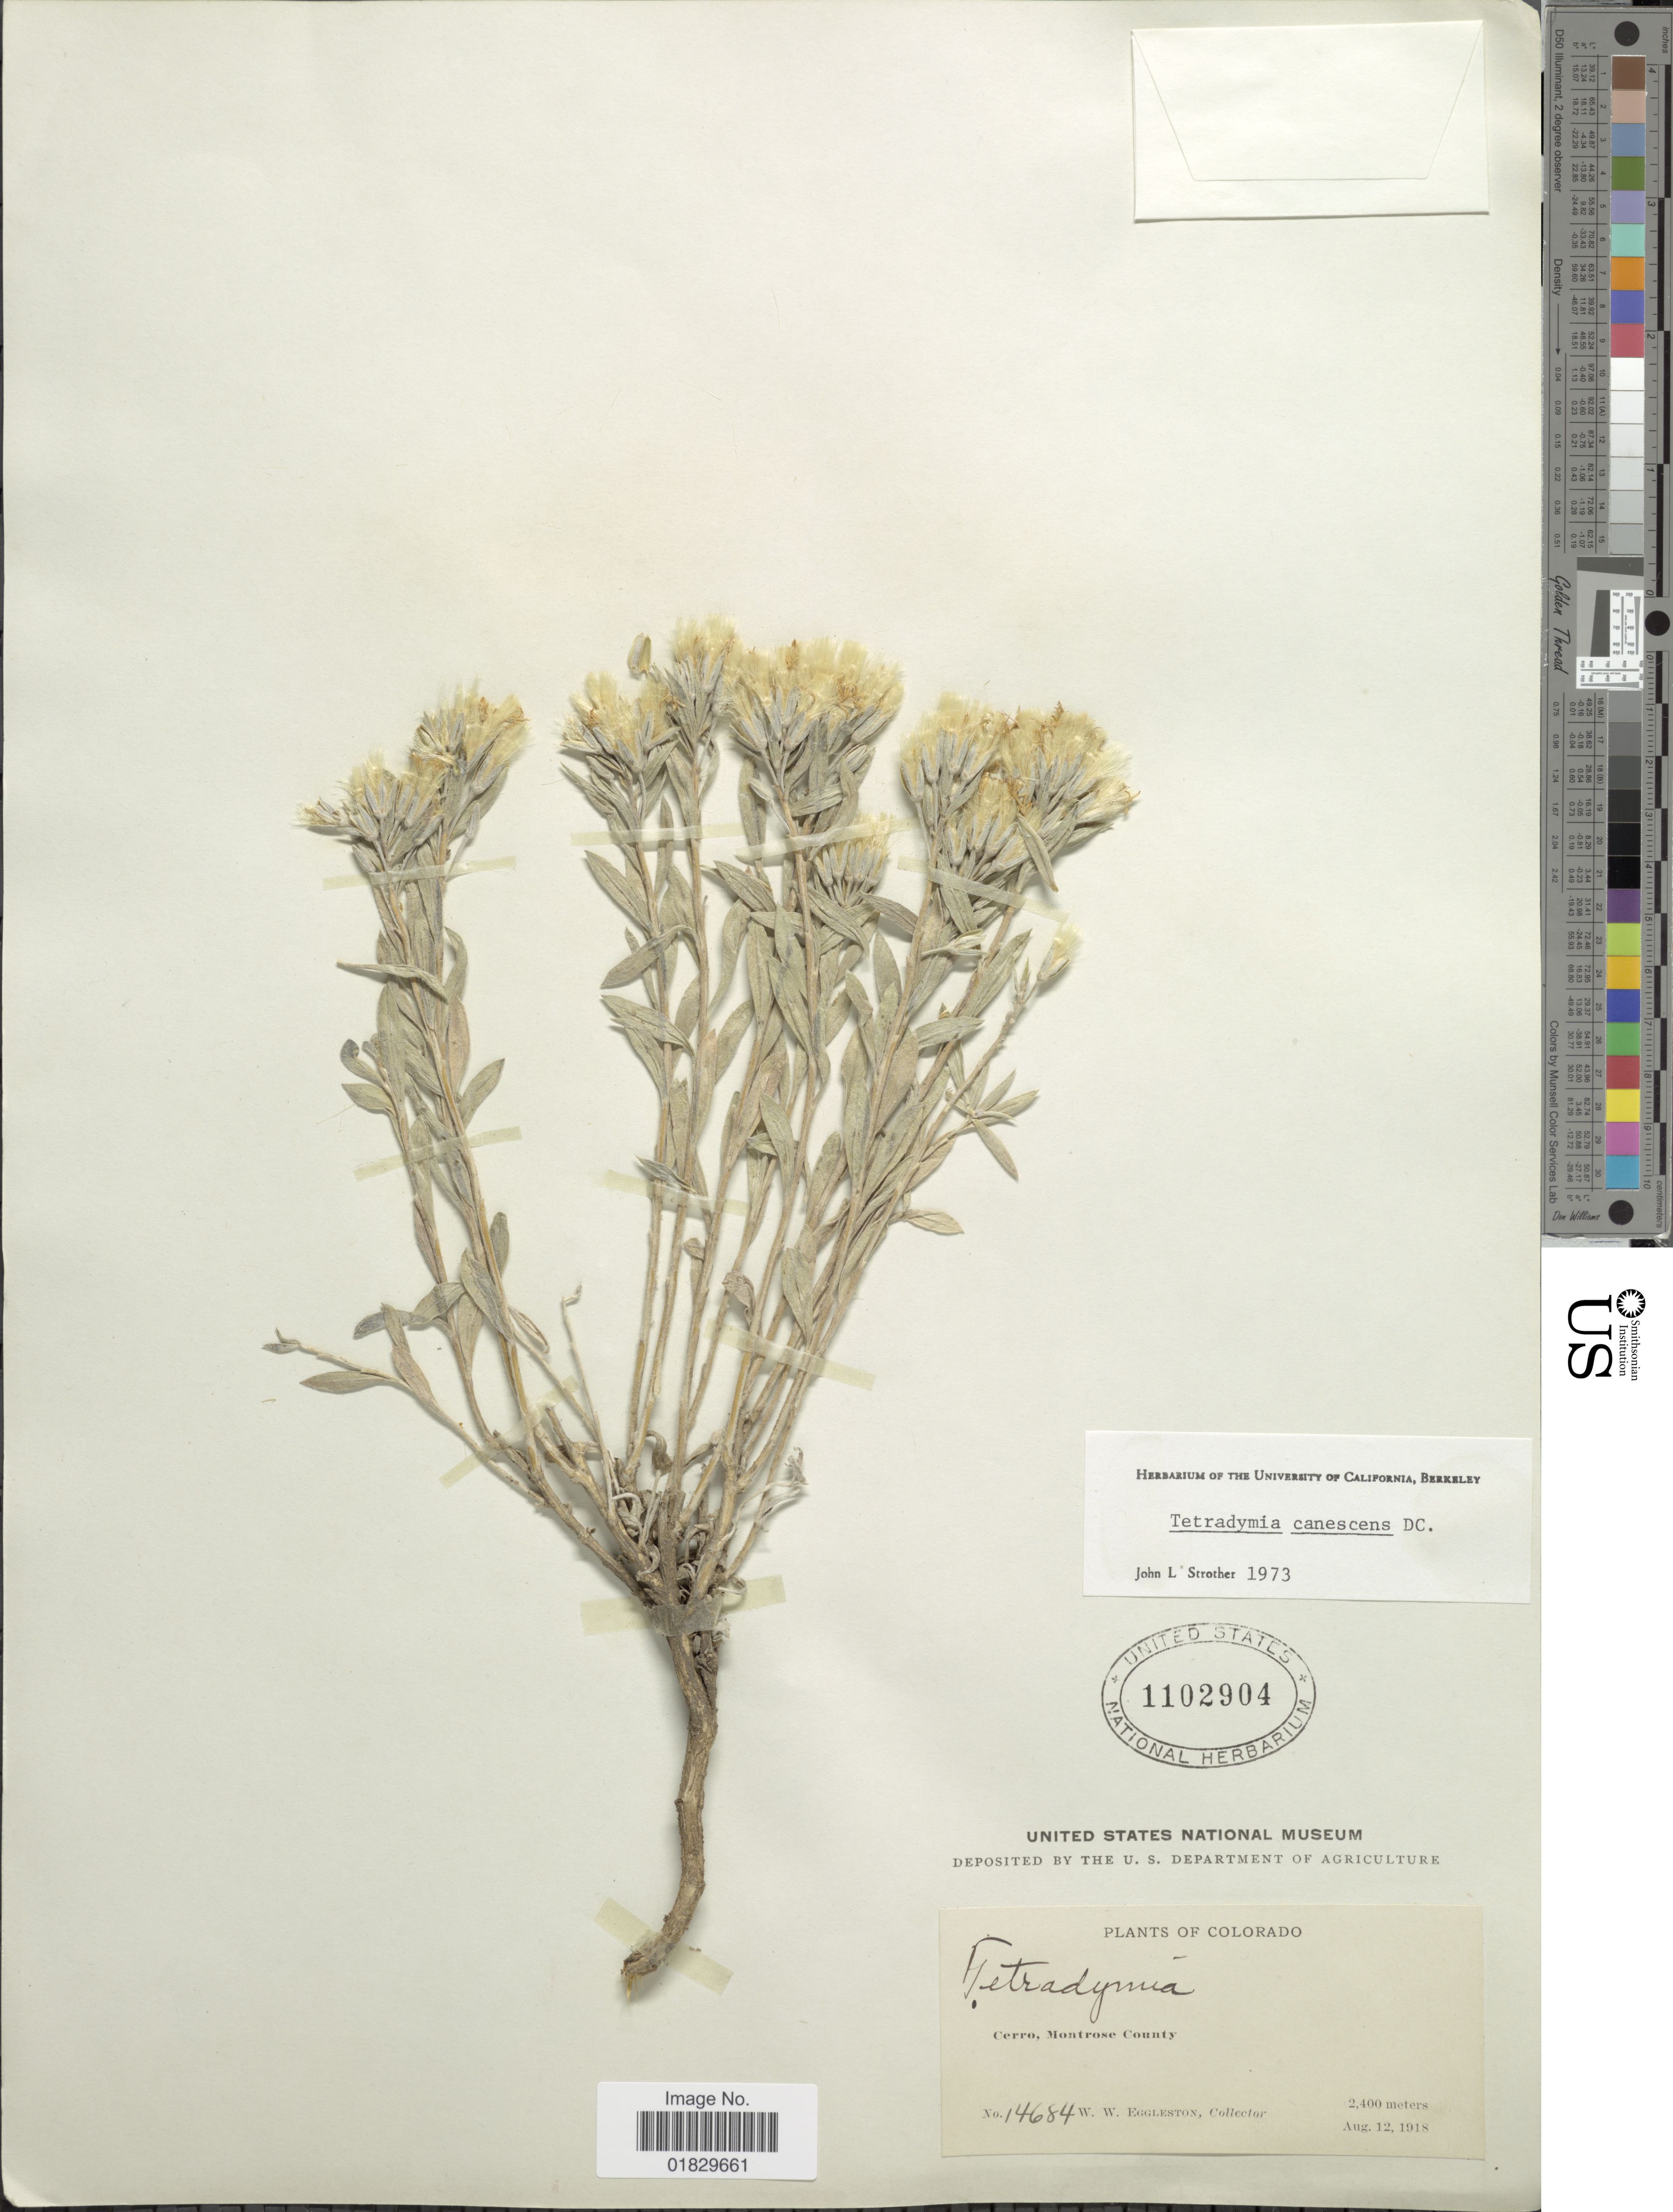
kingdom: Plantae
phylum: Tracheophyta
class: Magnoliopsida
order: Asterales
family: Asteraceae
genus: Tetradymia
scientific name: Tetradymia canescens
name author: DC.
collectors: W. W. Eggleston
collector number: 14684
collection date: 1918-08-12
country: United States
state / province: Colorado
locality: Cerro, Montrose County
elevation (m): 2400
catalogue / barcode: US 1102904